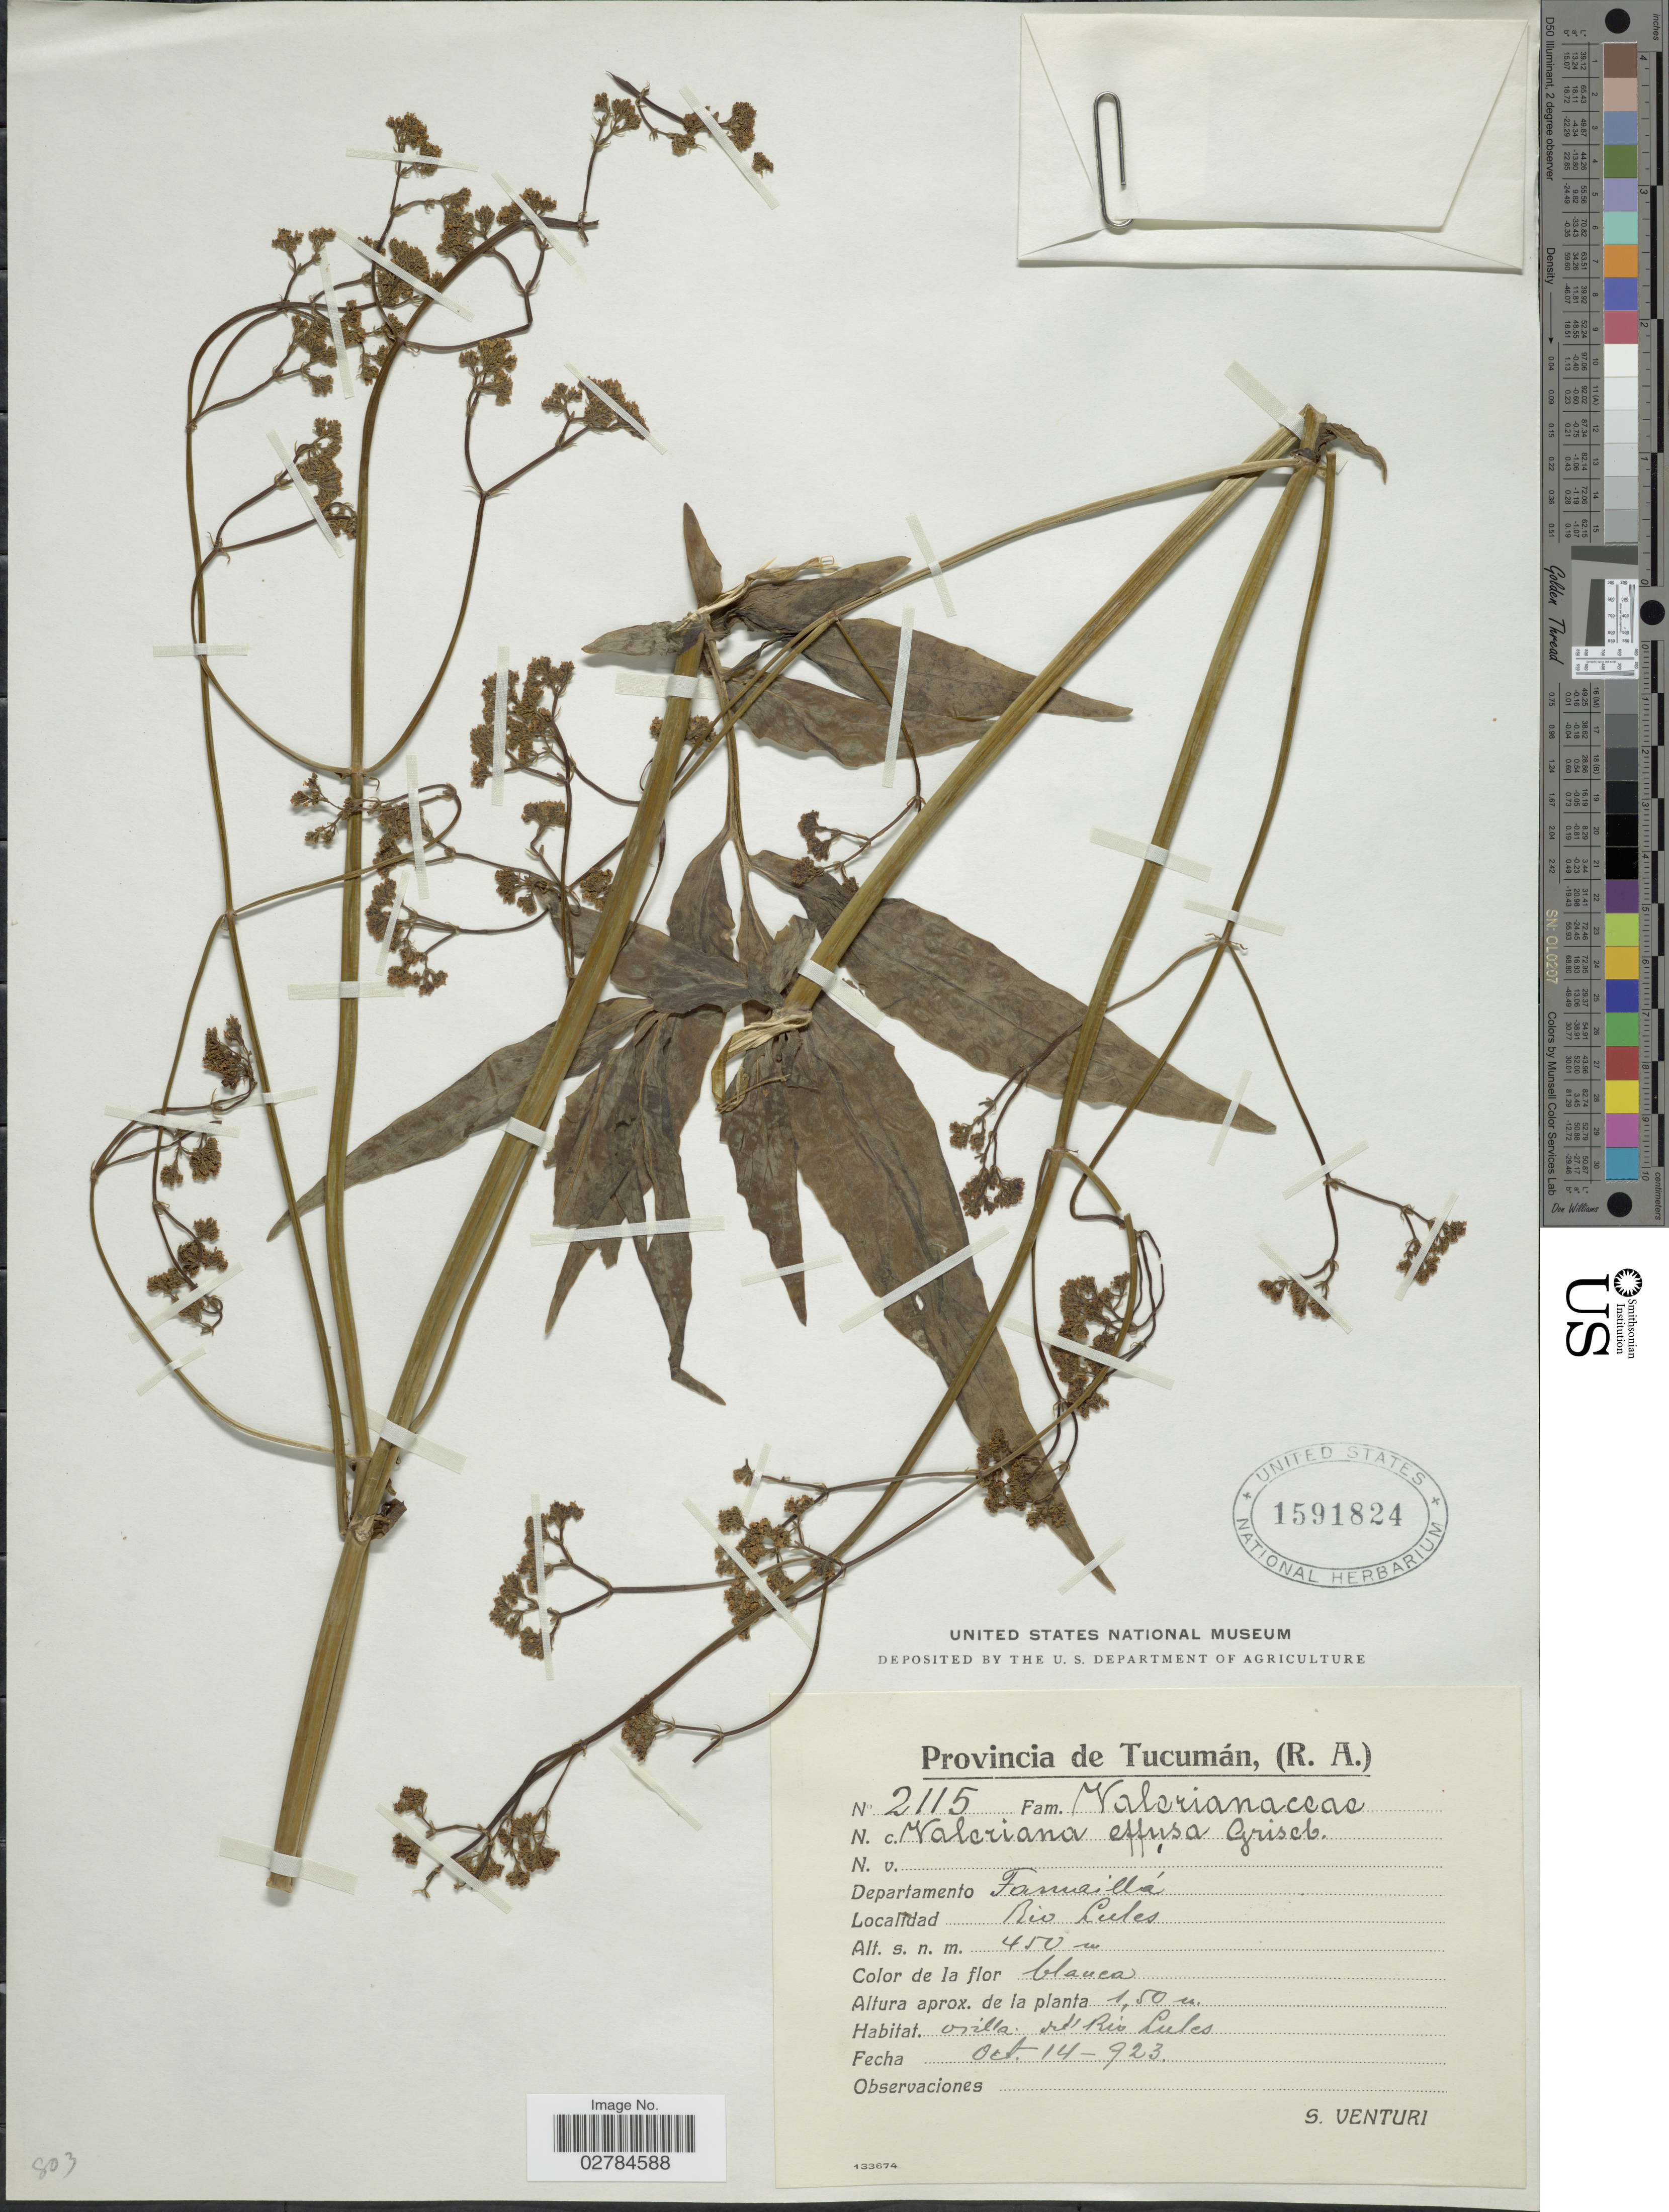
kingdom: Plantae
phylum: Tracheophyta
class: Magnoliopsida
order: Dipsacales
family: Caprifoliaceae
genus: Valeriana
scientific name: Valeriana effusa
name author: Griseb.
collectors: S. Venturi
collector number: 2115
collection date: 1923-10-14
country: Argentina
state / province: Tucuman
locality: Provincia de Tucumán, (R.A.), Departamento Famaillá, Rio Lules.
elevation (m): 450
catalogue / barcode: US 1591824